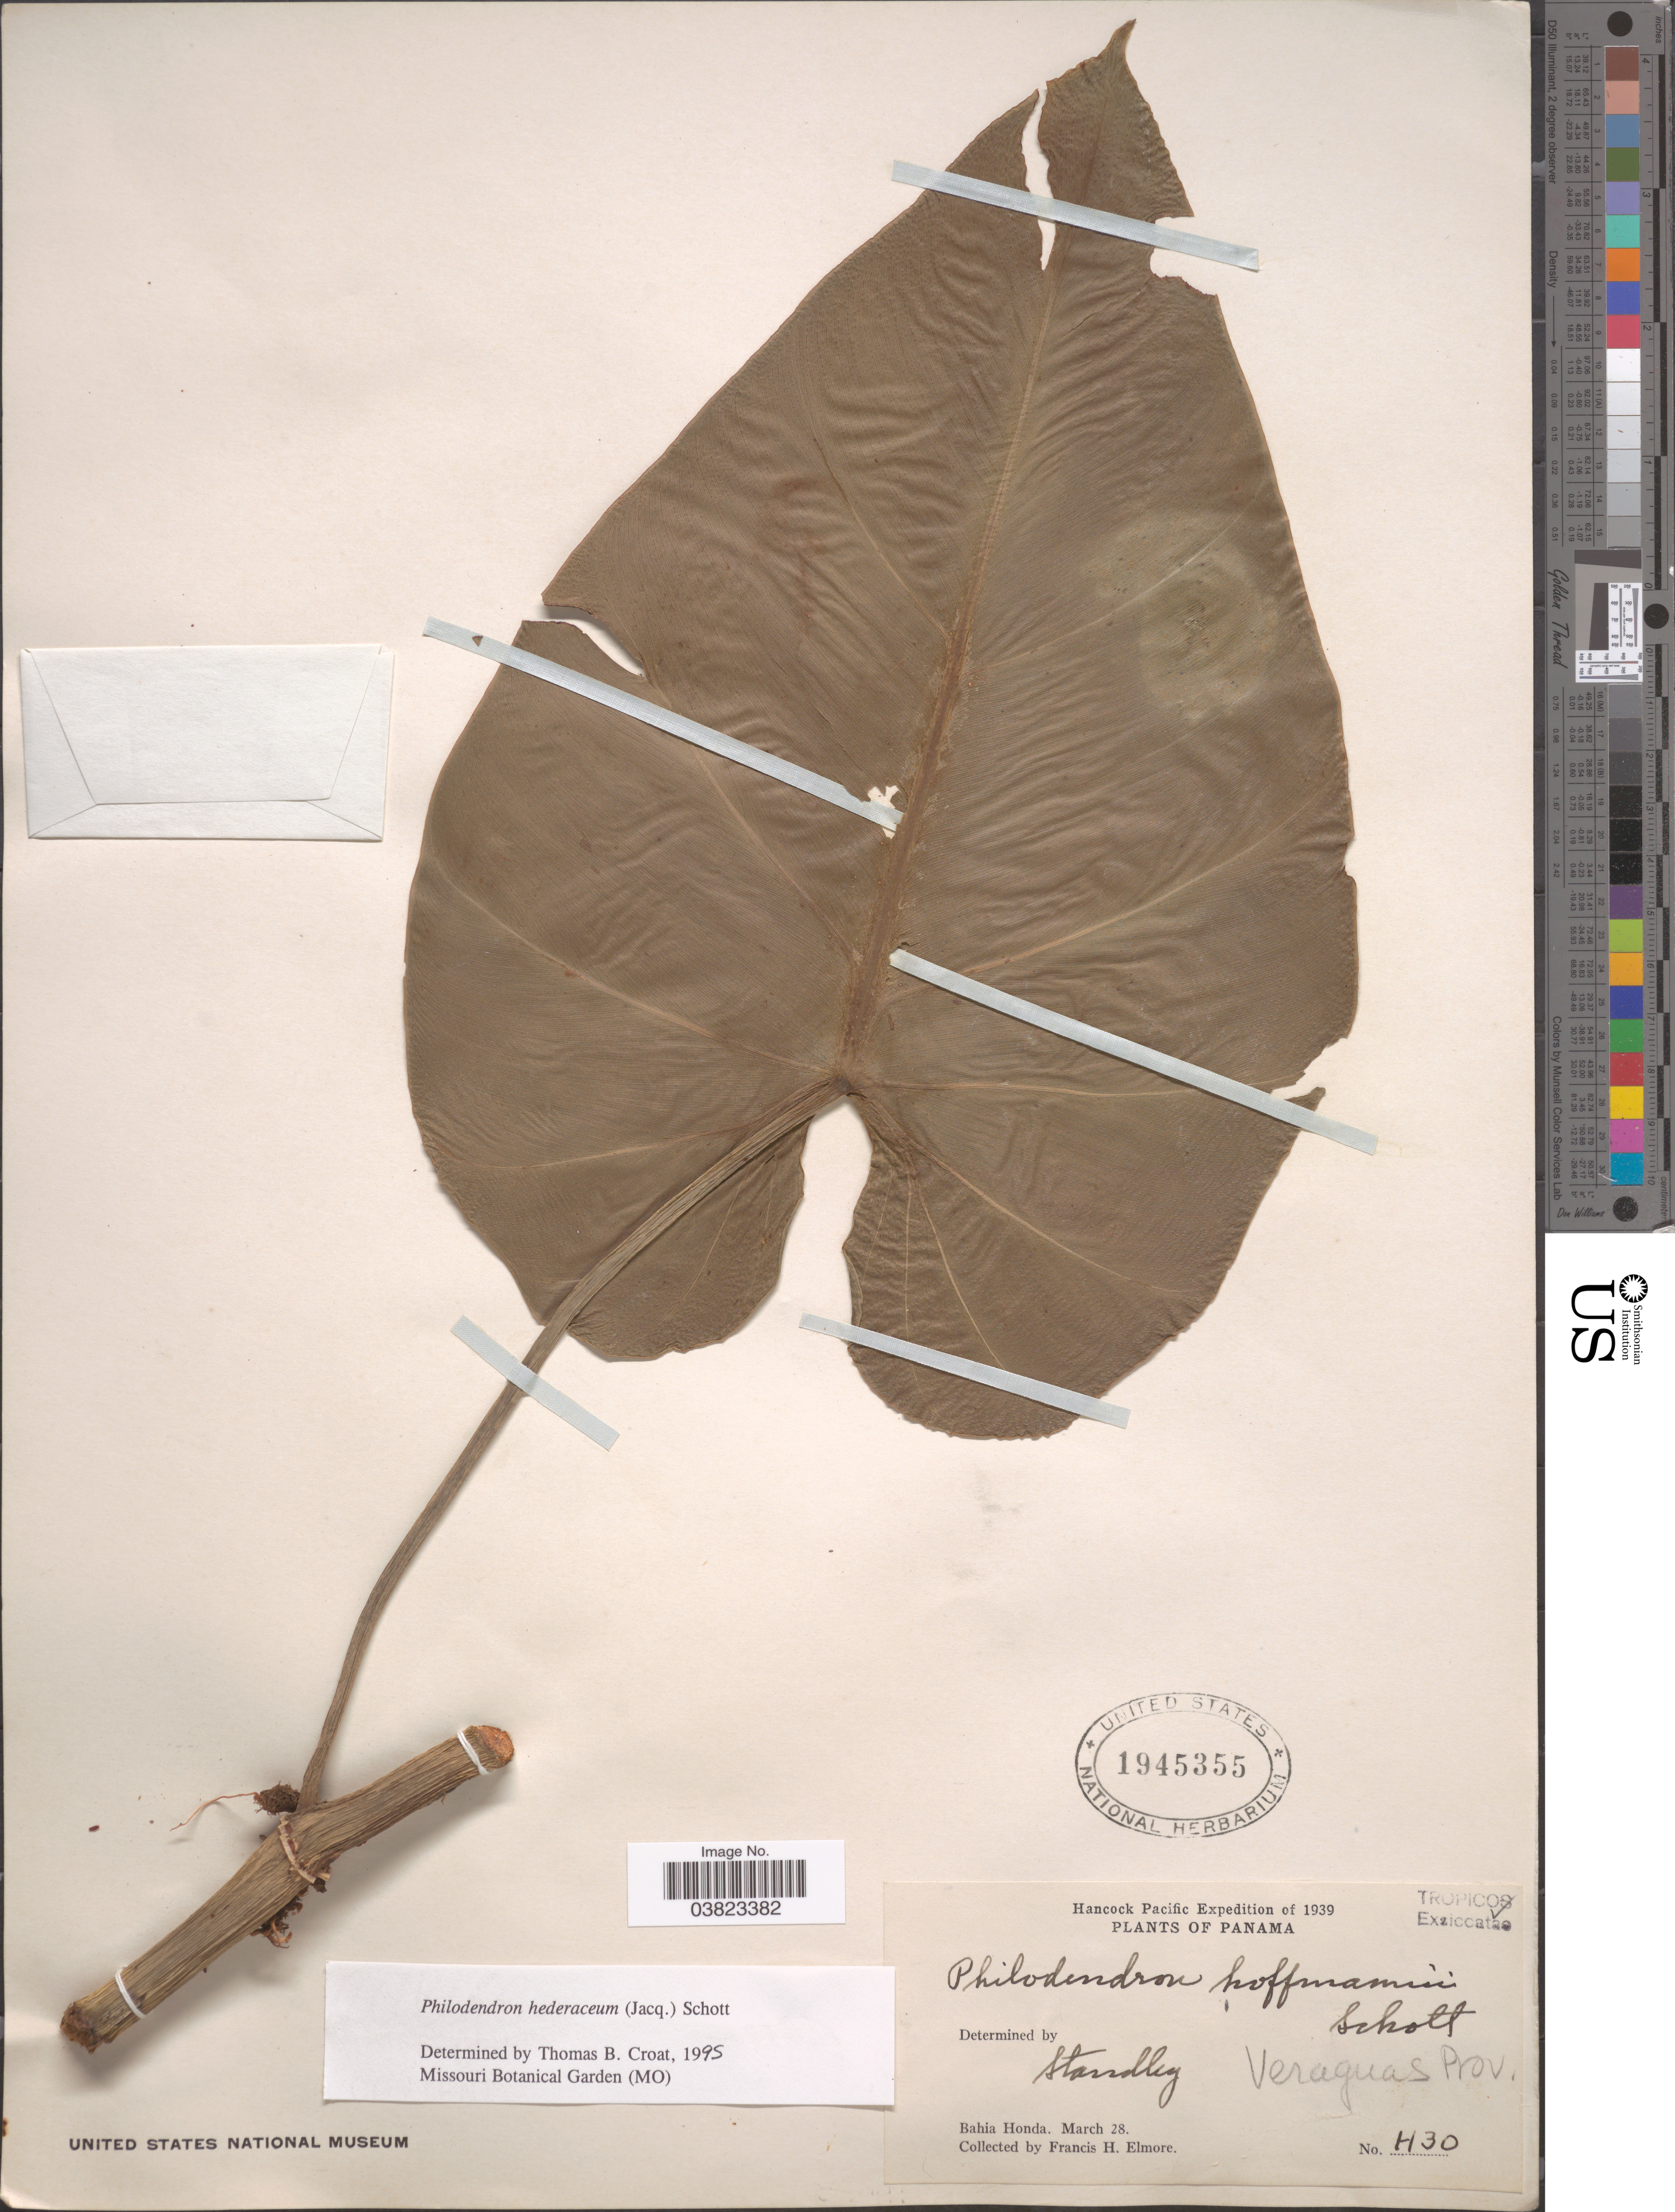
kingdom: Plantae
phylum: Tracheophyta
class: Liliopsida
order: Alismatales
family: Araceae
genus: Philodendron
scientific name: Philodendron hederaceum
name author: (Jacq.) Schott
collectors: F. H. Elmore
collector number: H30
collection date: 1939-03-28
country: Panama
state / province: Veraguas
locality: Bahia Honda. Veraguas Prov.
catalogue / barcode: US 1945355